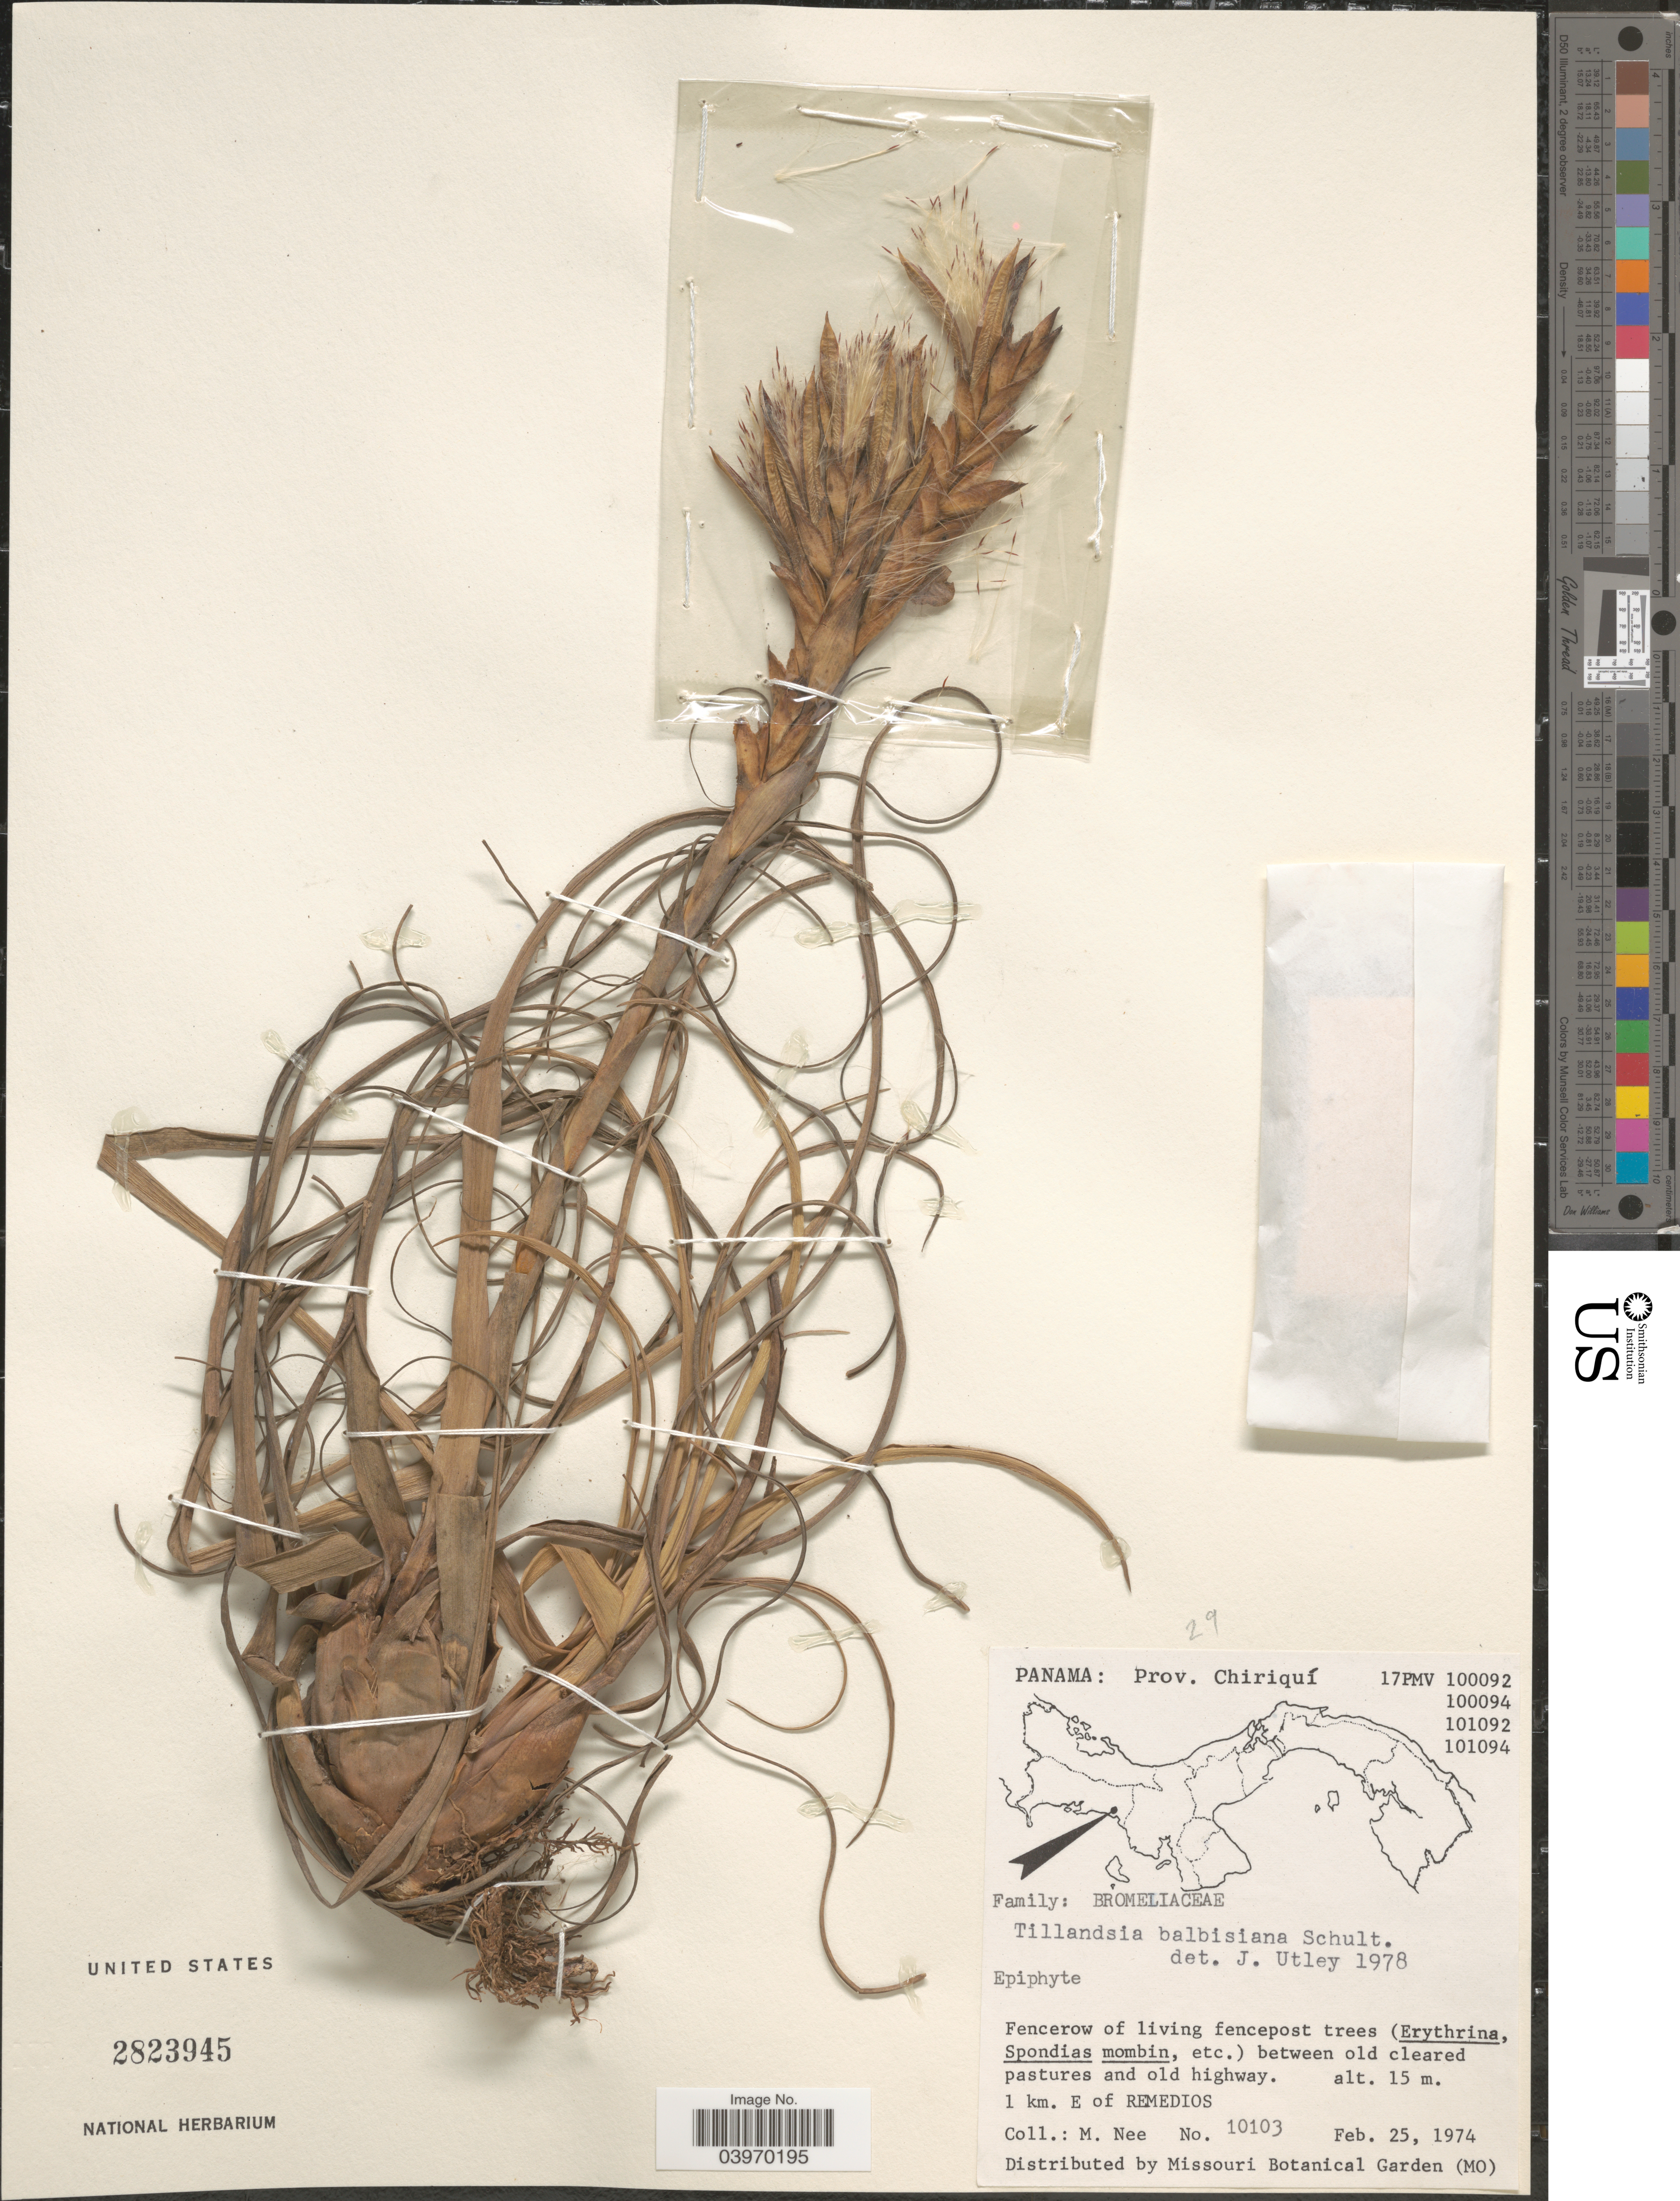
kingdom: Plantae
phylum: Tracheophyta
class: Liliopsida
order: Poales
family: Bromeliaceae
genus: Tillandsia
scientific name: Tillandsia balbisiana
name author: Schult. f.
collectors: M. Nee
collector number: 10103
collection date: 1974-02-25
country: Panama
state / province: Chiriqui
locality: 1 km. E of Remedios.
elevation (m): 15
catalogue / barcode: US 2823945